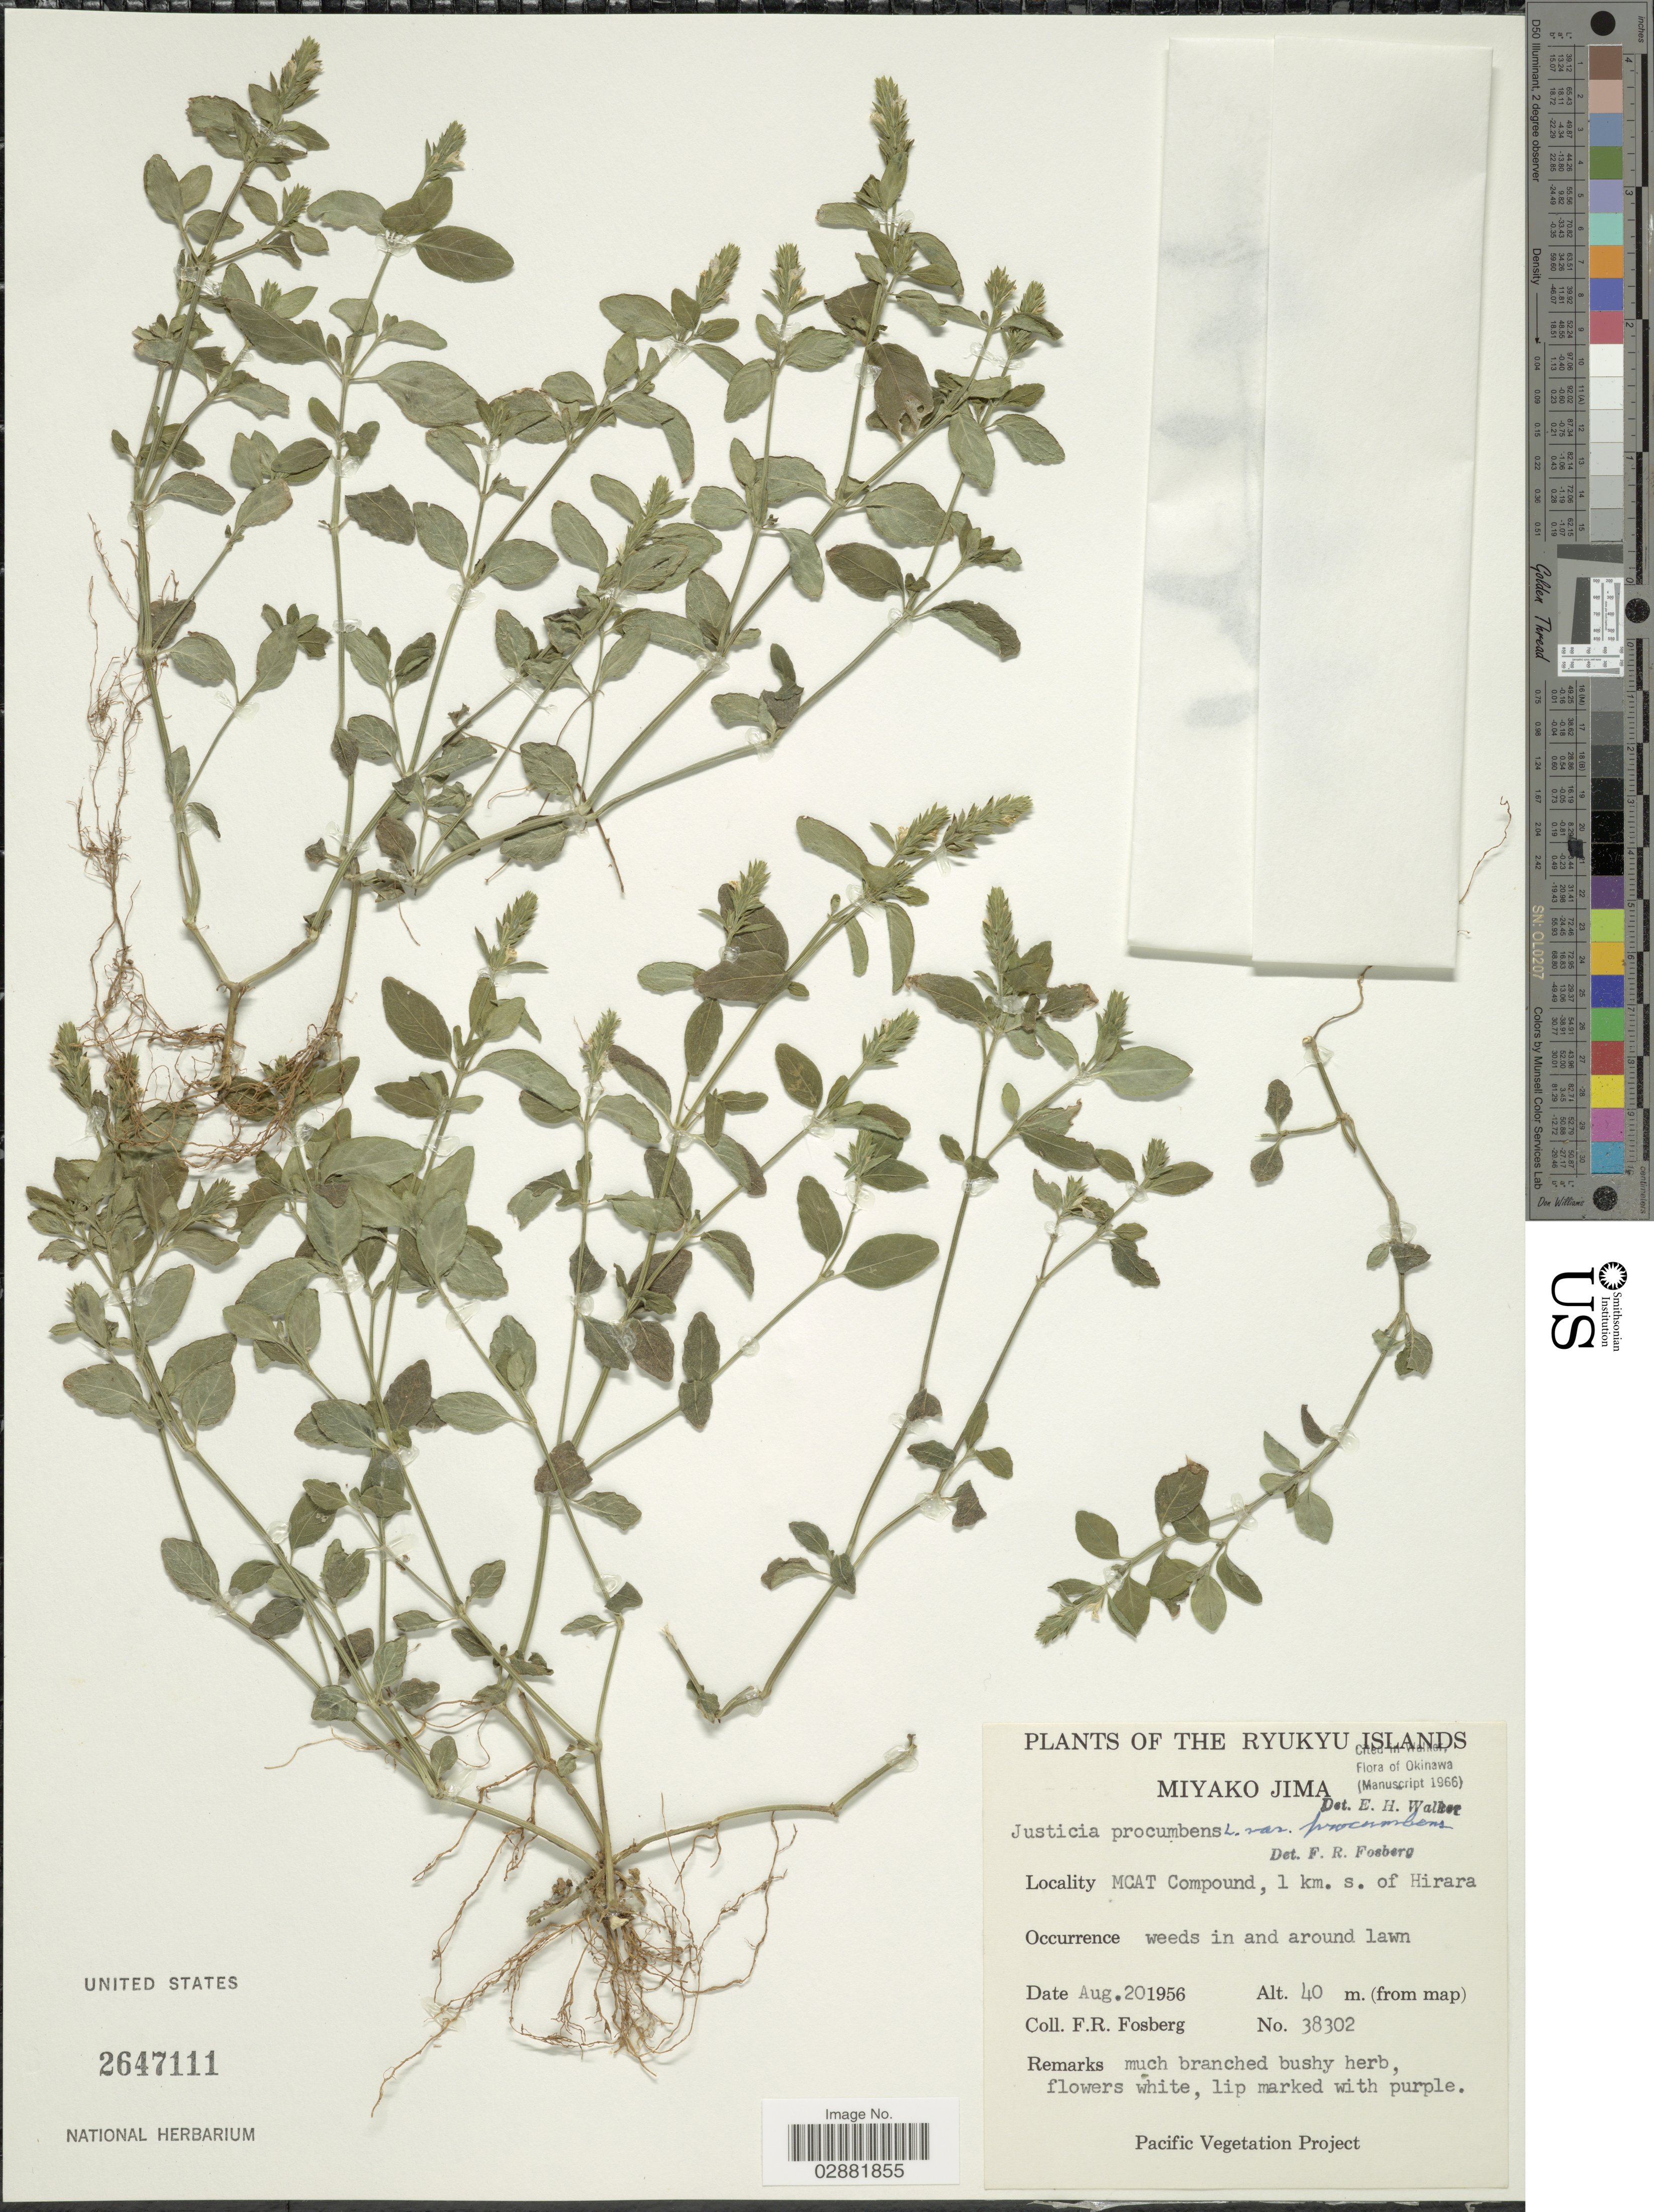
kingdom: Plantae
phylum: Tracheophyta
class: Magnoliopsida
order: Lamiales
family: Acanthaceae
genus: Justicia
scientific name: Justicia procumbens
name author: L.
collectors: F. R. Fosberg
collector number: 38302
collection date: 1956-08-20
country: Japan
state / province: Okinawa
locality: Ryukyu Islands, Miyako Jima, MCAT Compound, 1 km. s. of Hirara.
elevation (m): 40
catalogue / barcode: US 2647111